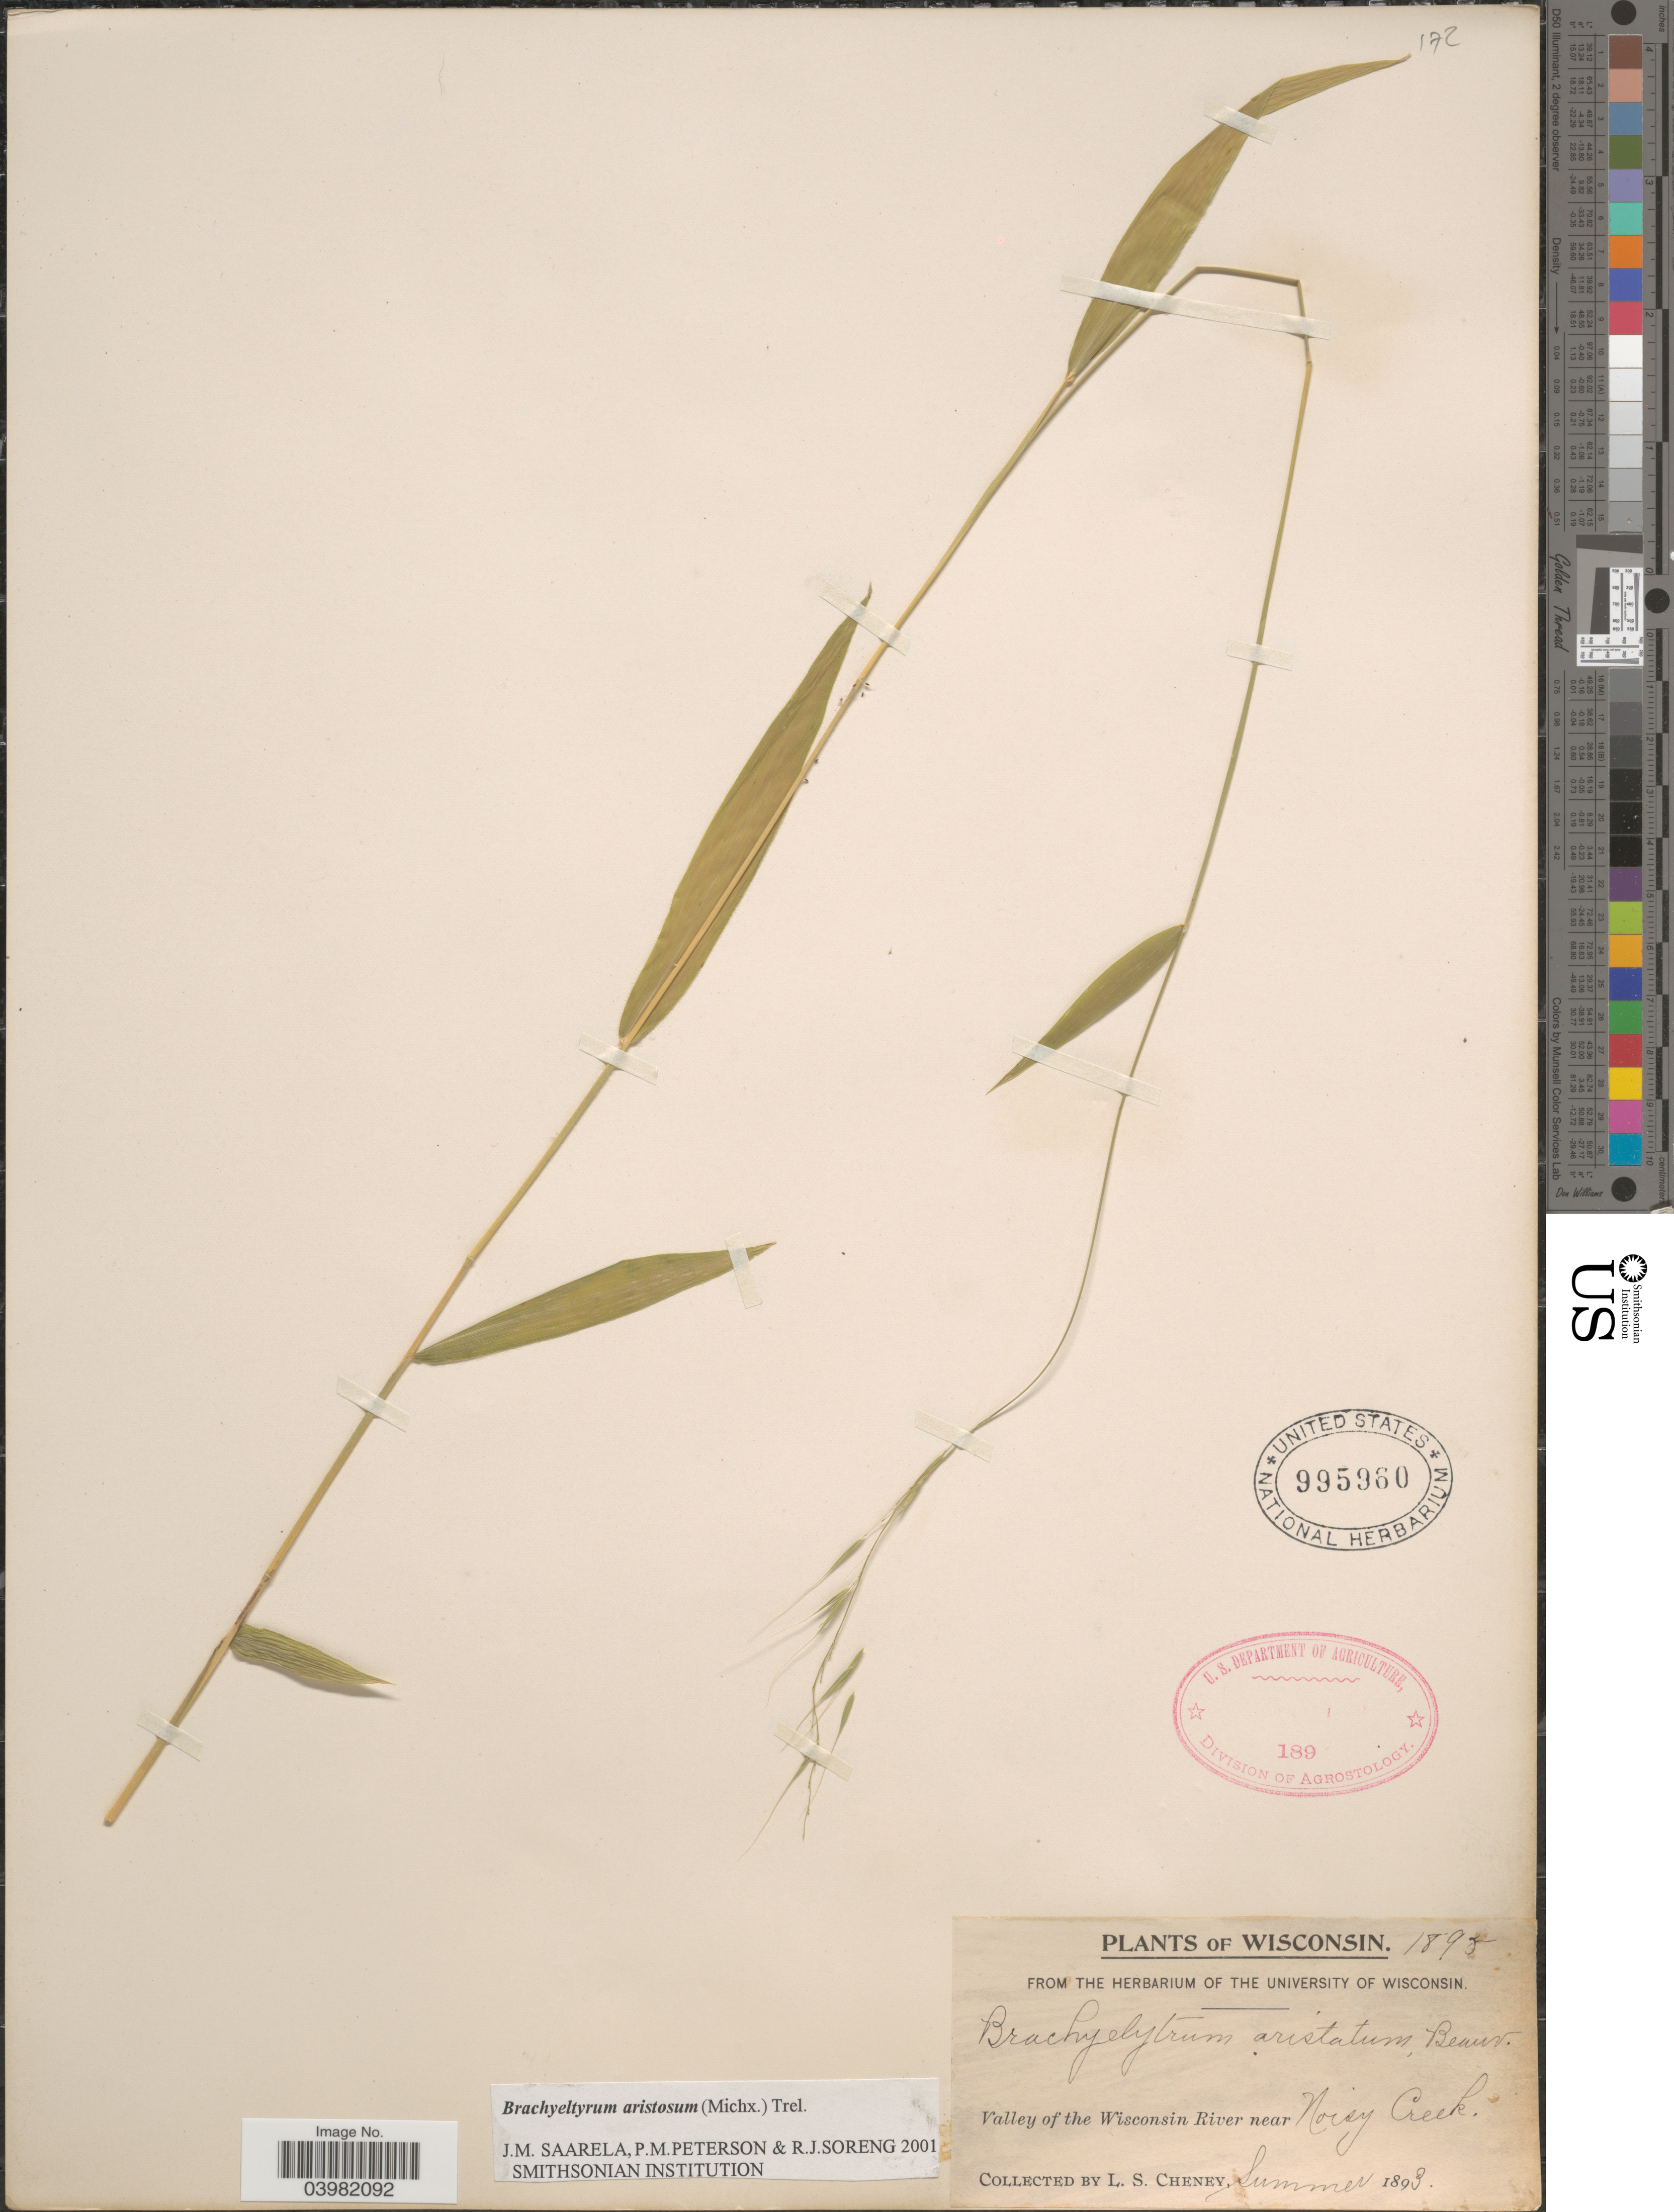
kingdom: Plantae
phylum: Tracheophyta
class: Liliopsida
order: Poales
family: Poaceae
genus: Brachyelytrum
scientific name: Brachyelytrum aristosum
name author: (Michx.) P. Beauv. ex Trel.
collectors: L. Cheney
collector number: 1895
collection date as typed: Summer 1893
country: United States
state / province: Wisconsin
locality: Valley of the Wisconsin River near Noisy Creek.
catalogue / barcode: US 995960